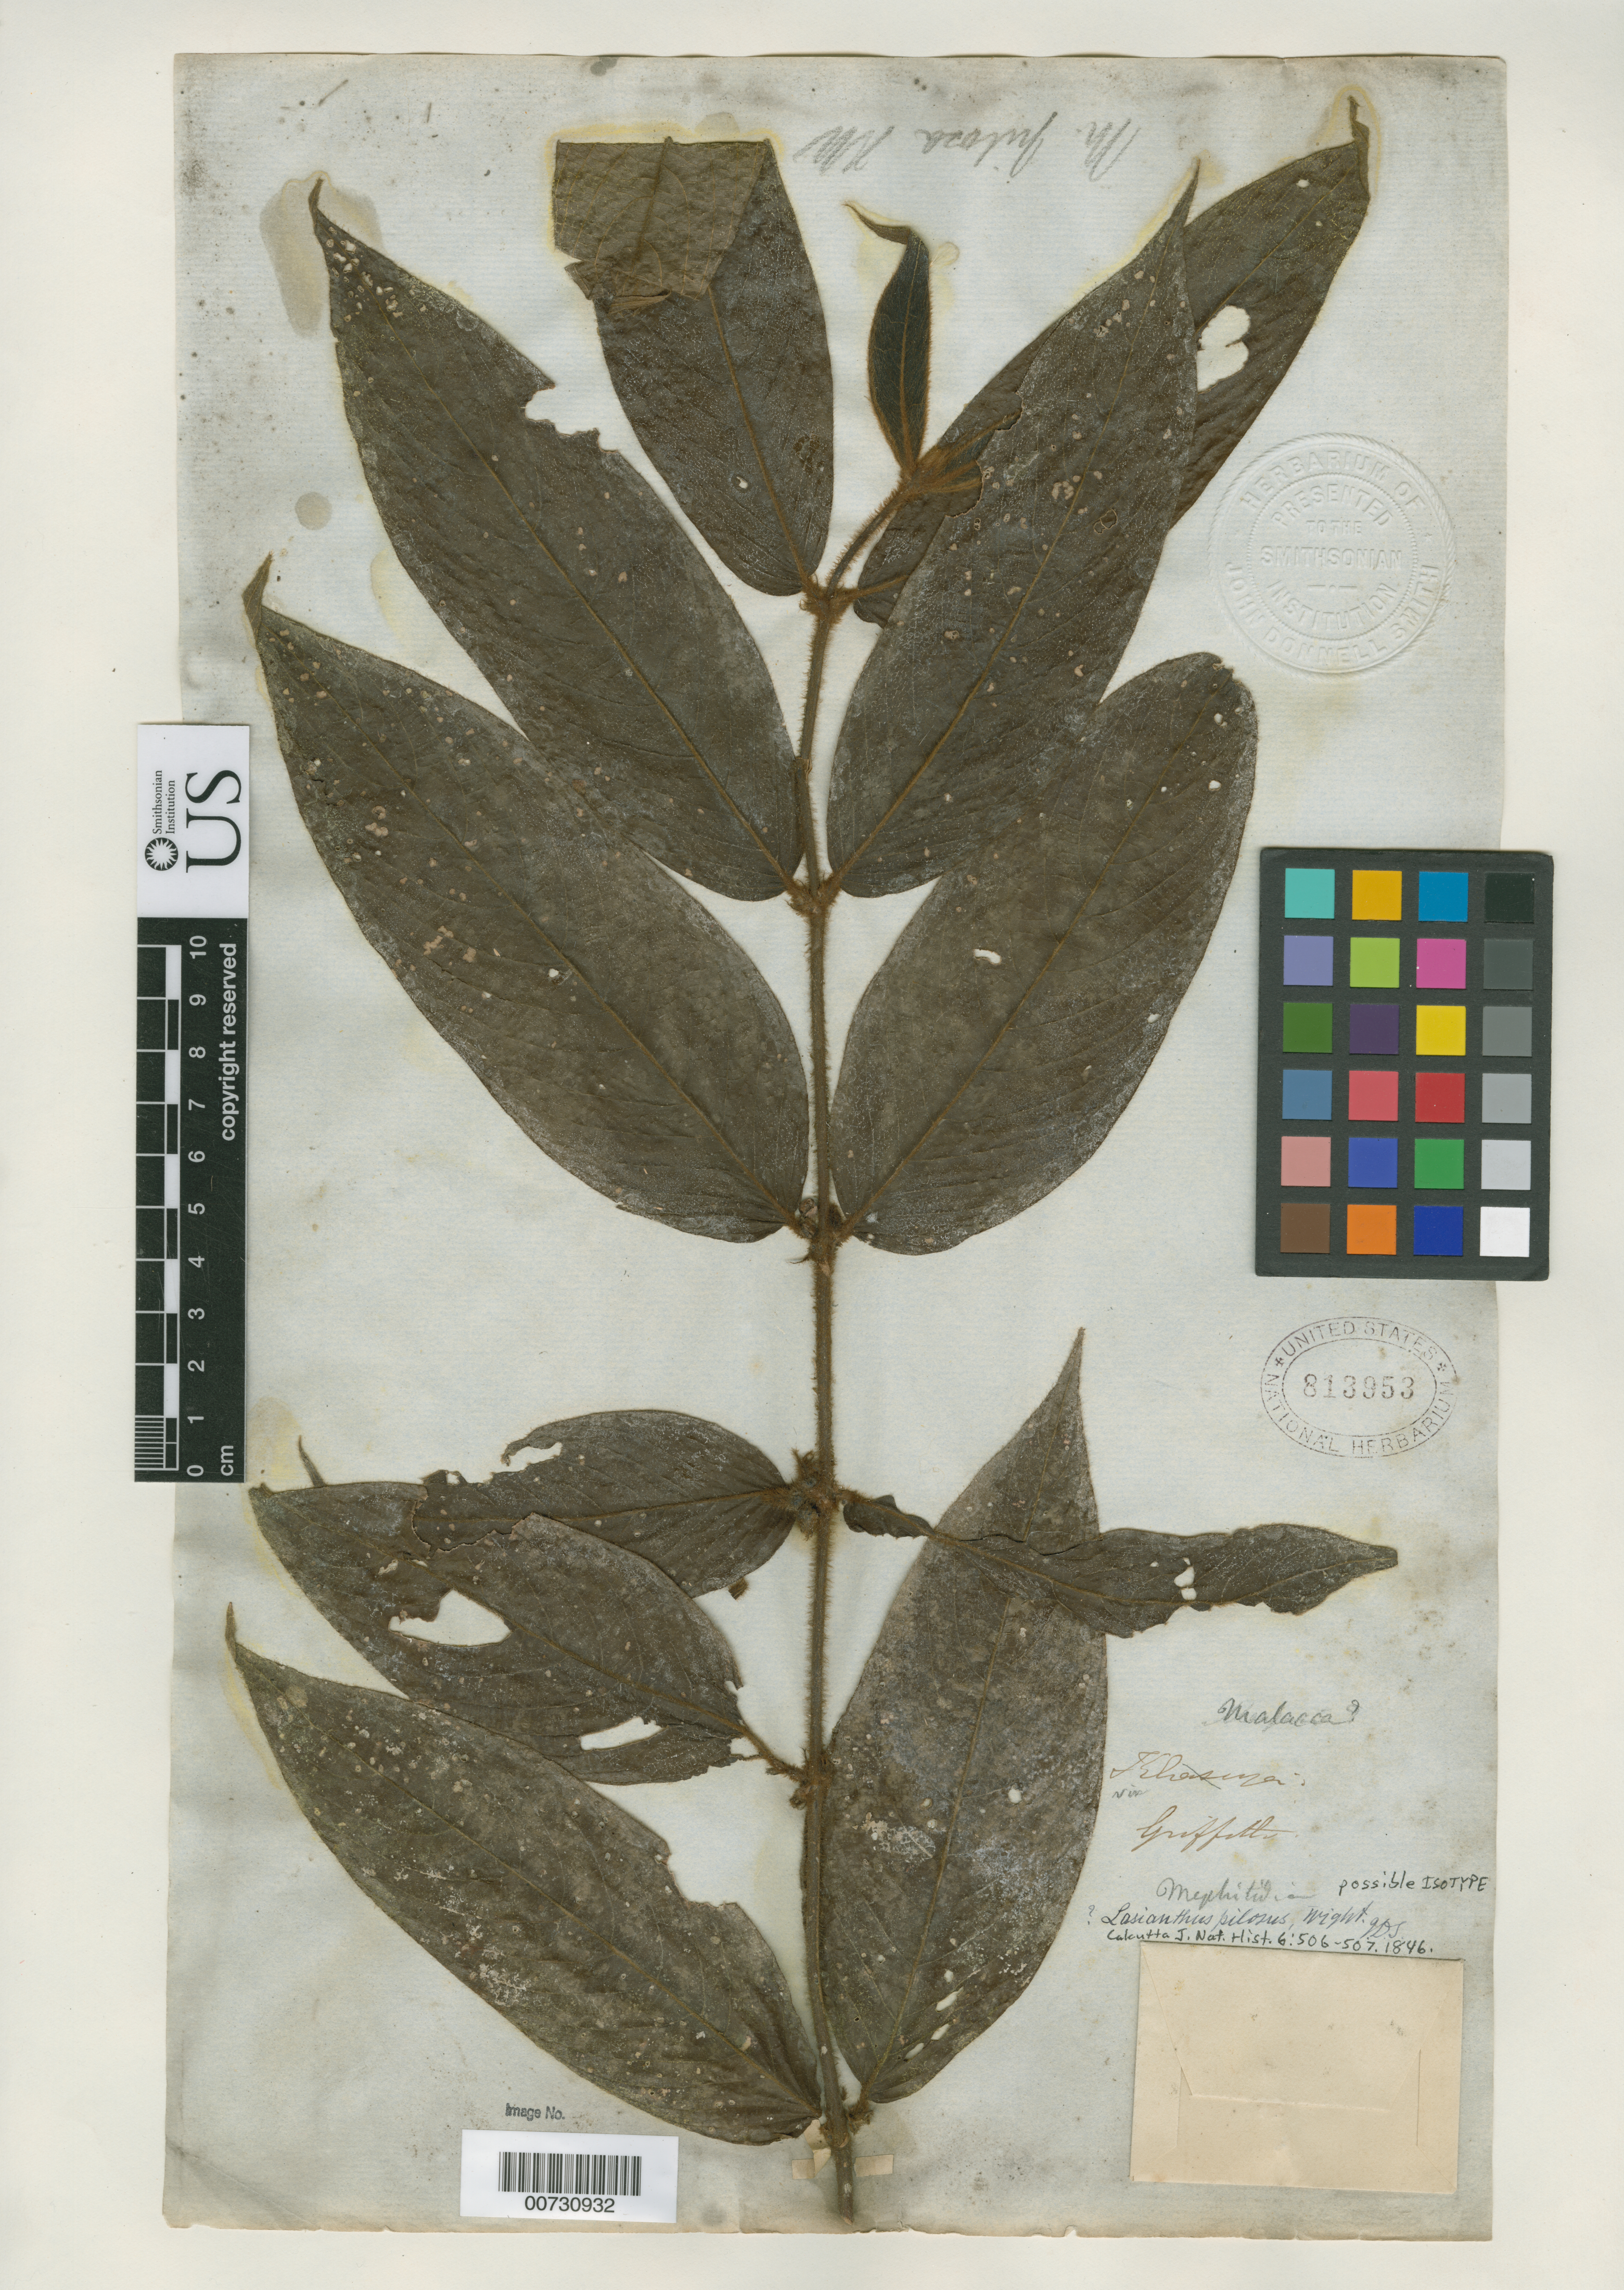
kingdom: Plantae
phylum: Tracheophyta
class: Magnoliopsida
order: Gentianales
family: Rubiaceae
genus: Lasianthus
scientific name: Lasianthus pilosus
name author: Wight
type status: Possible Isotype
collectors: W. Griffith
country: Malaysia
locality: "Malacca?"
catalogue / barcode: US 813953